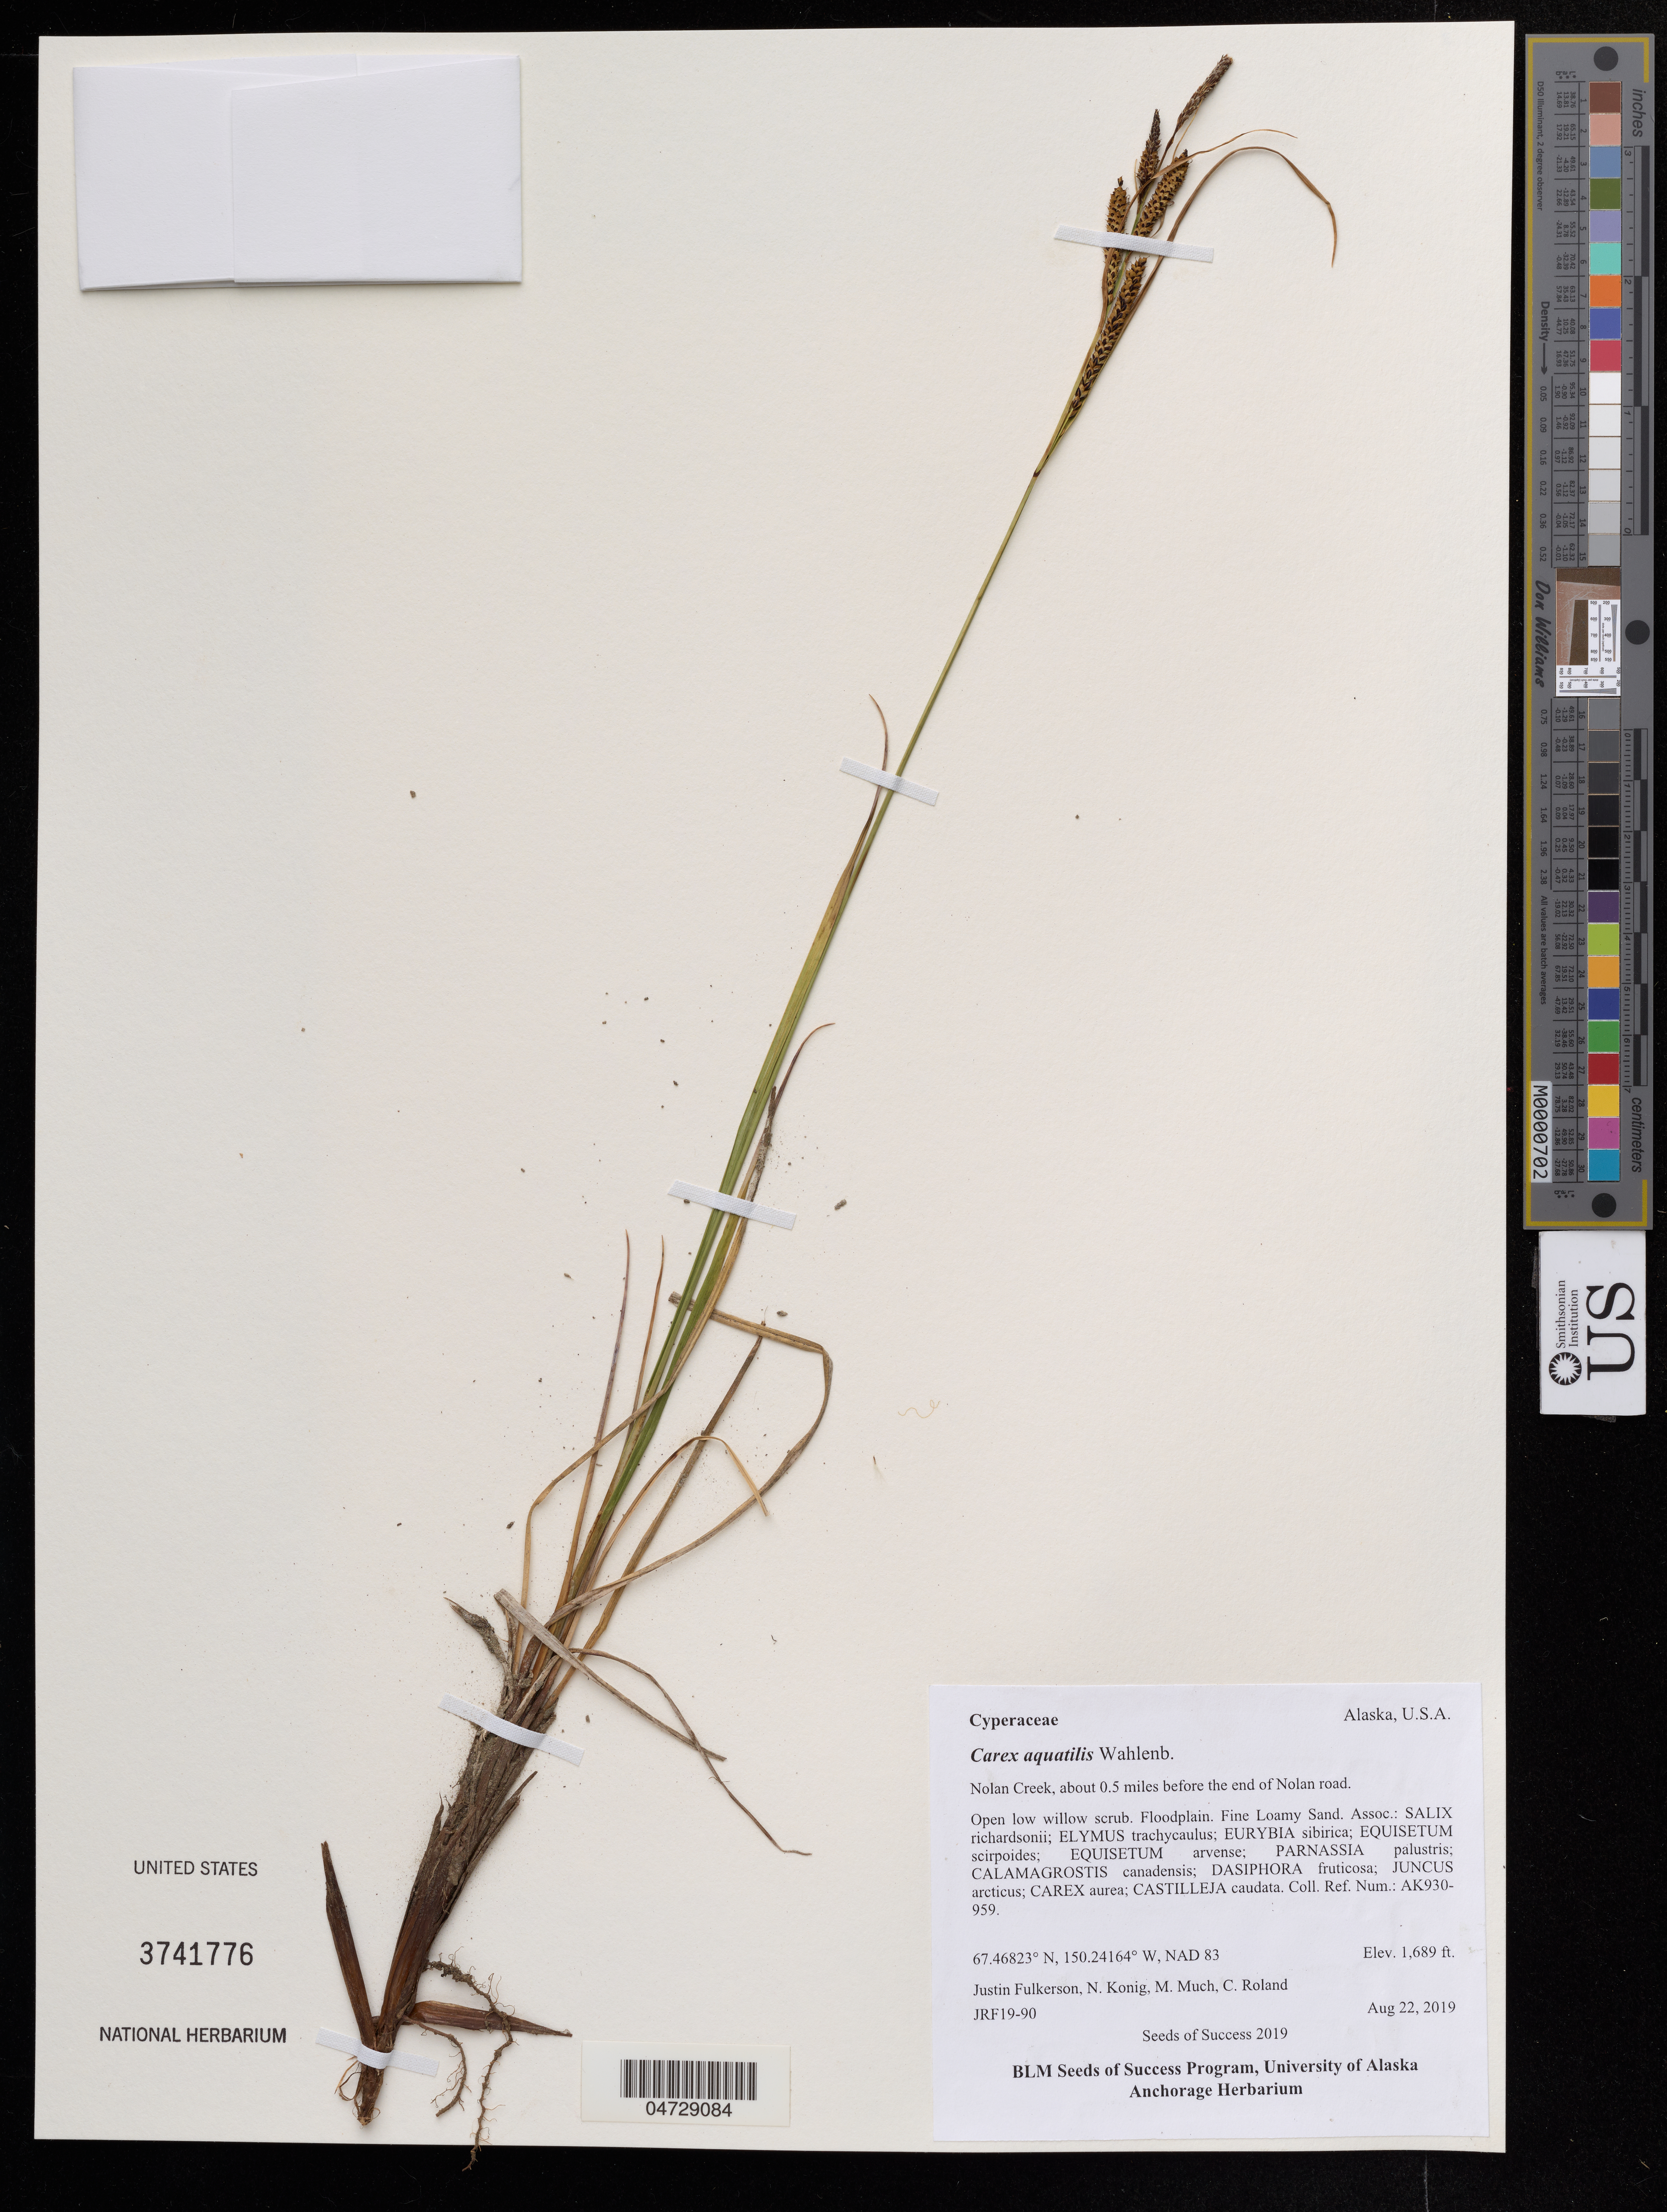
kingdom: Plantae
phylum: Tracheophyta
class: Liliopsida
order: Poales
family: Cyperaceae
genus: Carex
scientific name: Carex aquatilis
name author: Wahlenb.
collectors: J. Fulkerson, N. Konig & C. Roland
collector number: JRF19/90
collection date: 2019-08-22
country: United States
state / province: Alaska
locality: Nolan Creek, about 0.5 miles before the end of Nolan road.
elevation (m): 515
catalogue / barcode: US 3741776